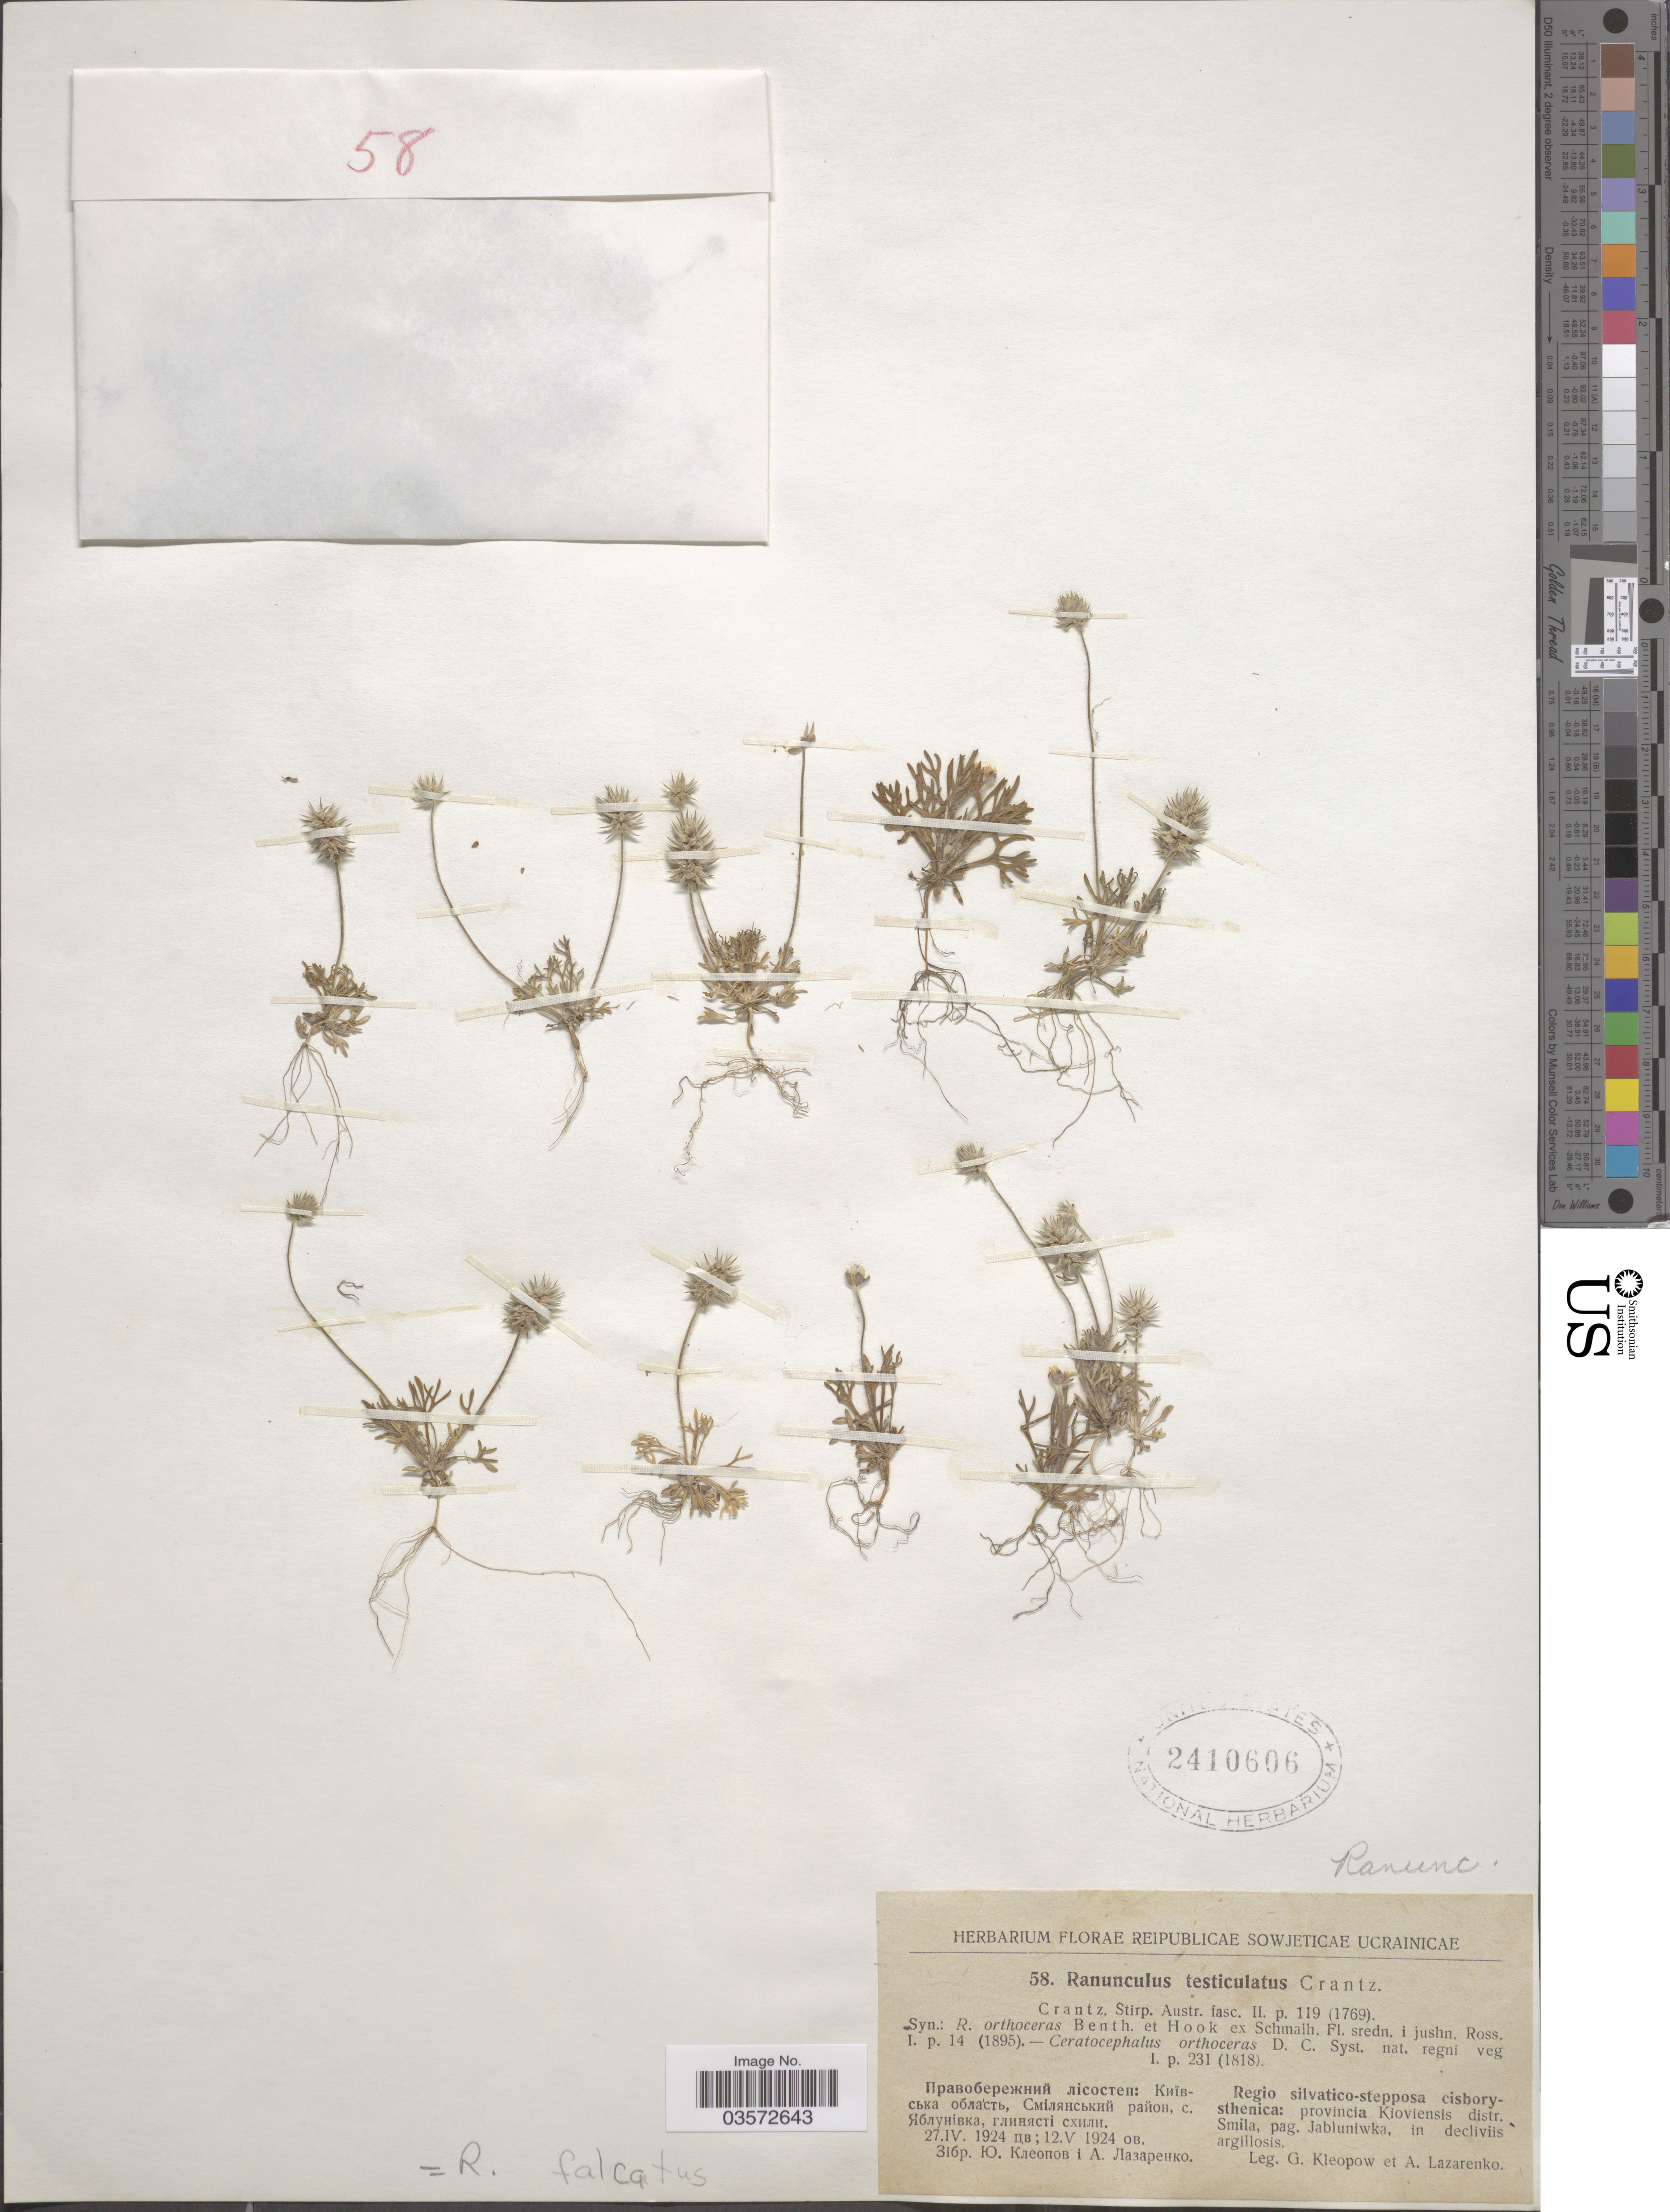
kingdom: Plantae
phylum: Tracheophyta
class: Magnoliopsida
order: Ranunculales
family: Ranunculaceae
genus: Ranunculus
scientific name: Ranunculus falcatus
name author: L.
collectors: G. Kleopow & A. Lazarenko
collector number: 58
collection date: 1924-04-27/1924-05-12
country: Ukraine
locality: Regio silvatico-stepposa cisborasthenica: provincia Kioviensis distr. Smila, pag. Jabluniwka.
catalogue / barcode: US 2410606